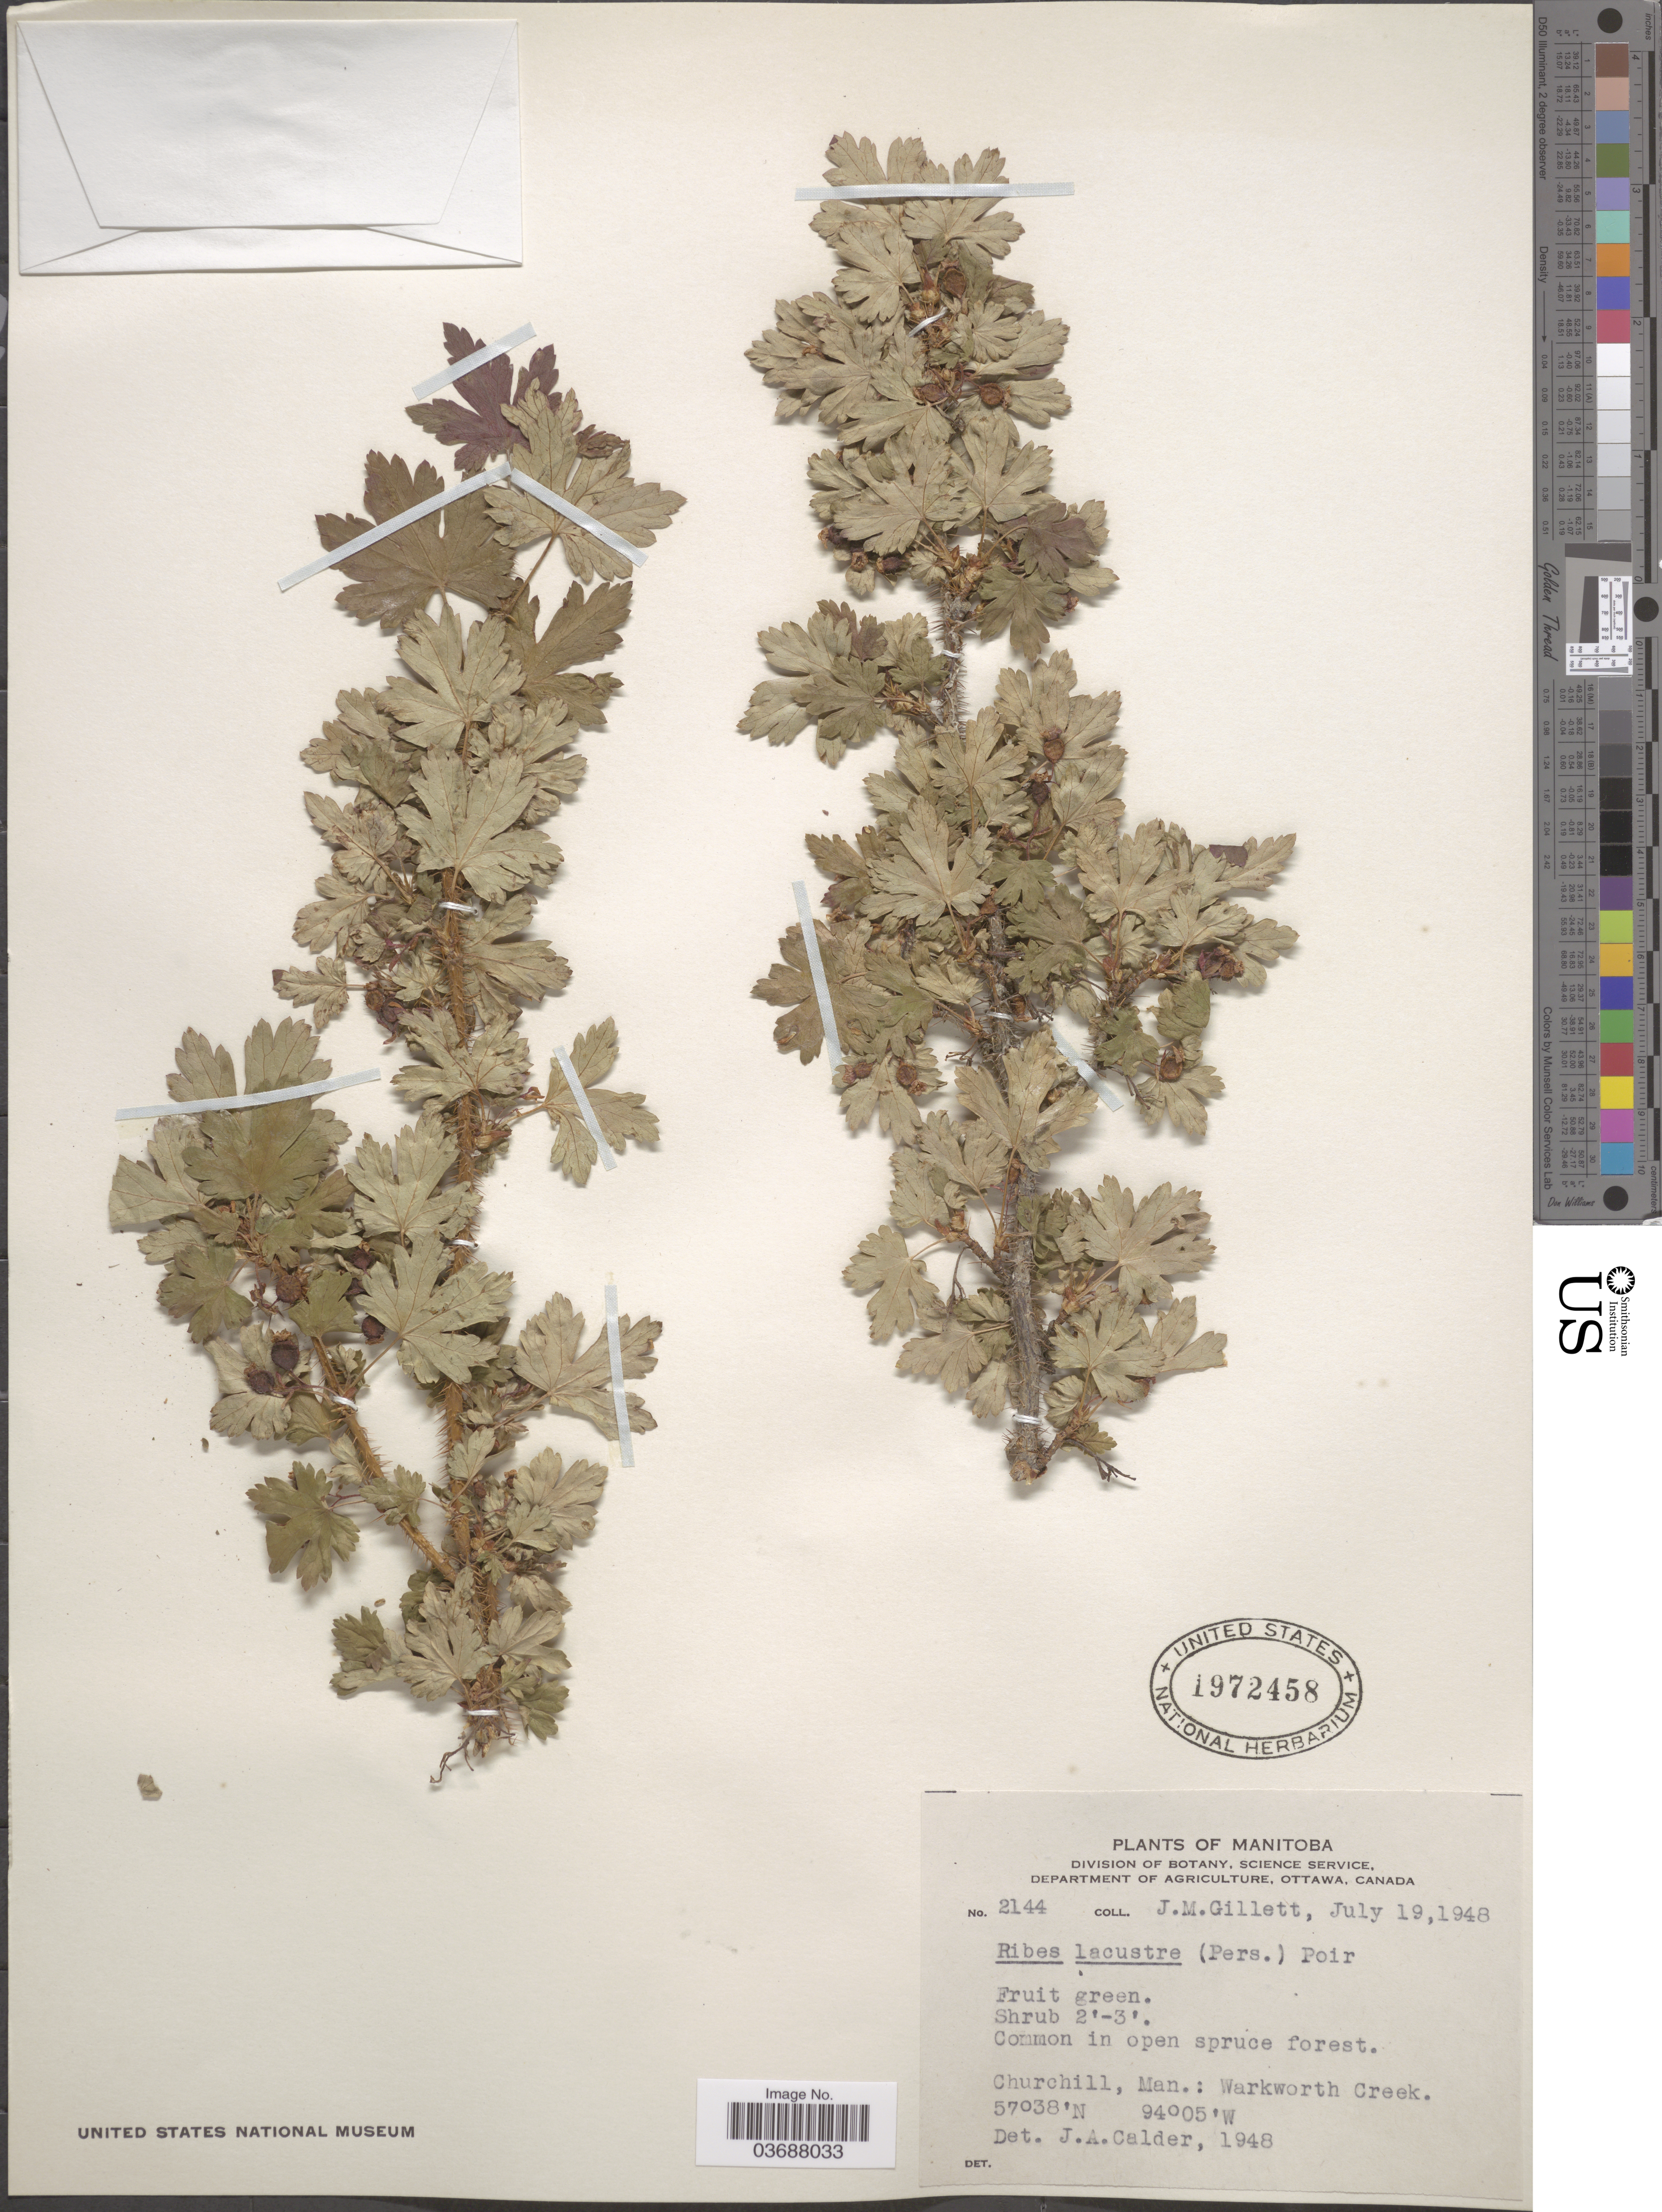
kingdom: Plantae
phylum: Tracheophyta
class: Magnoliopsida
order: Saxifragales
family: Grossulariaceae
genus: Ribes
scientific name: Ribes lacustre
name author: (Pers.) Poir.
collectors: J. M. Gillett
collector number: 2144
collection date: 1948-07-19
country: Canada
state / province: Manitoba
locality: Churchill, Man.: Warkworth Creek.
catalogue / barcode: US 1972458